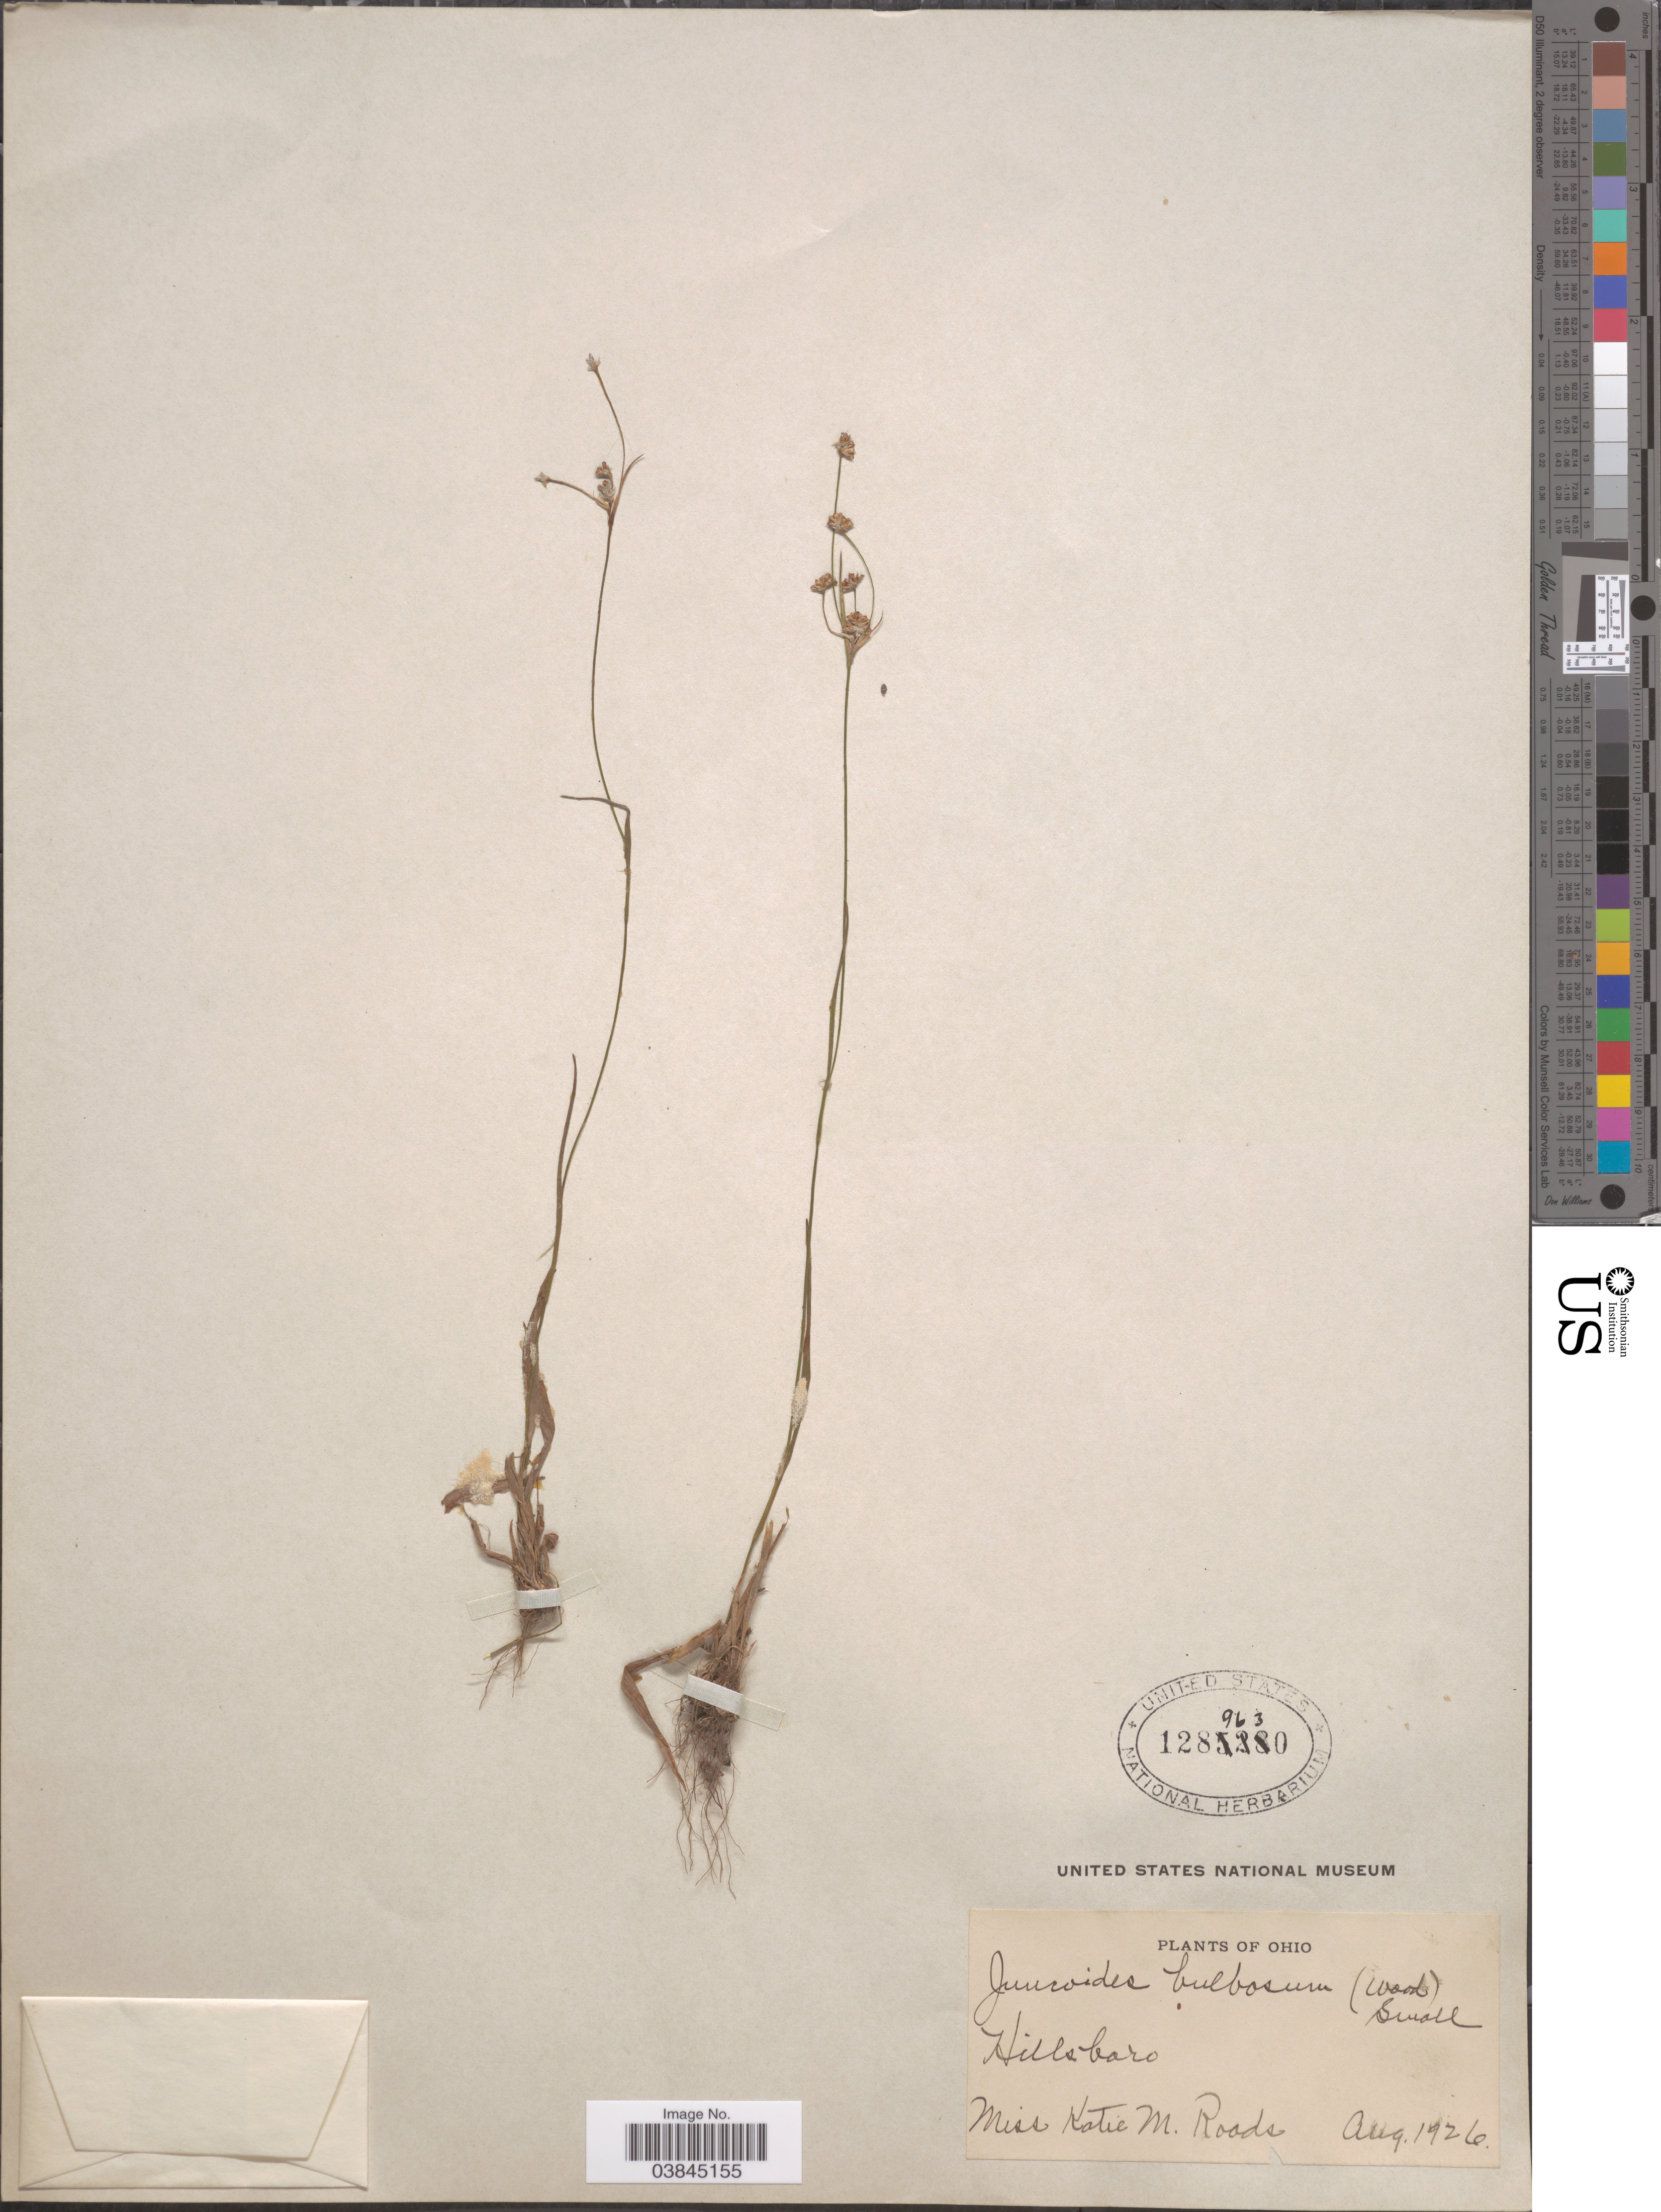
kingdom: Plantae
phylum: Tracheophyta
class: Liliopsida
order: Poales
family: Juncaceae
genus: Luzula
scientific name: Luzula bulbosa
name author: (Alph. Wood) Smyth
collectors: K. Roads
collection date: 1926-08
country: United States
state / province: Ohio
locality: Hillsboro.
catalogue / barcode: US 1289630